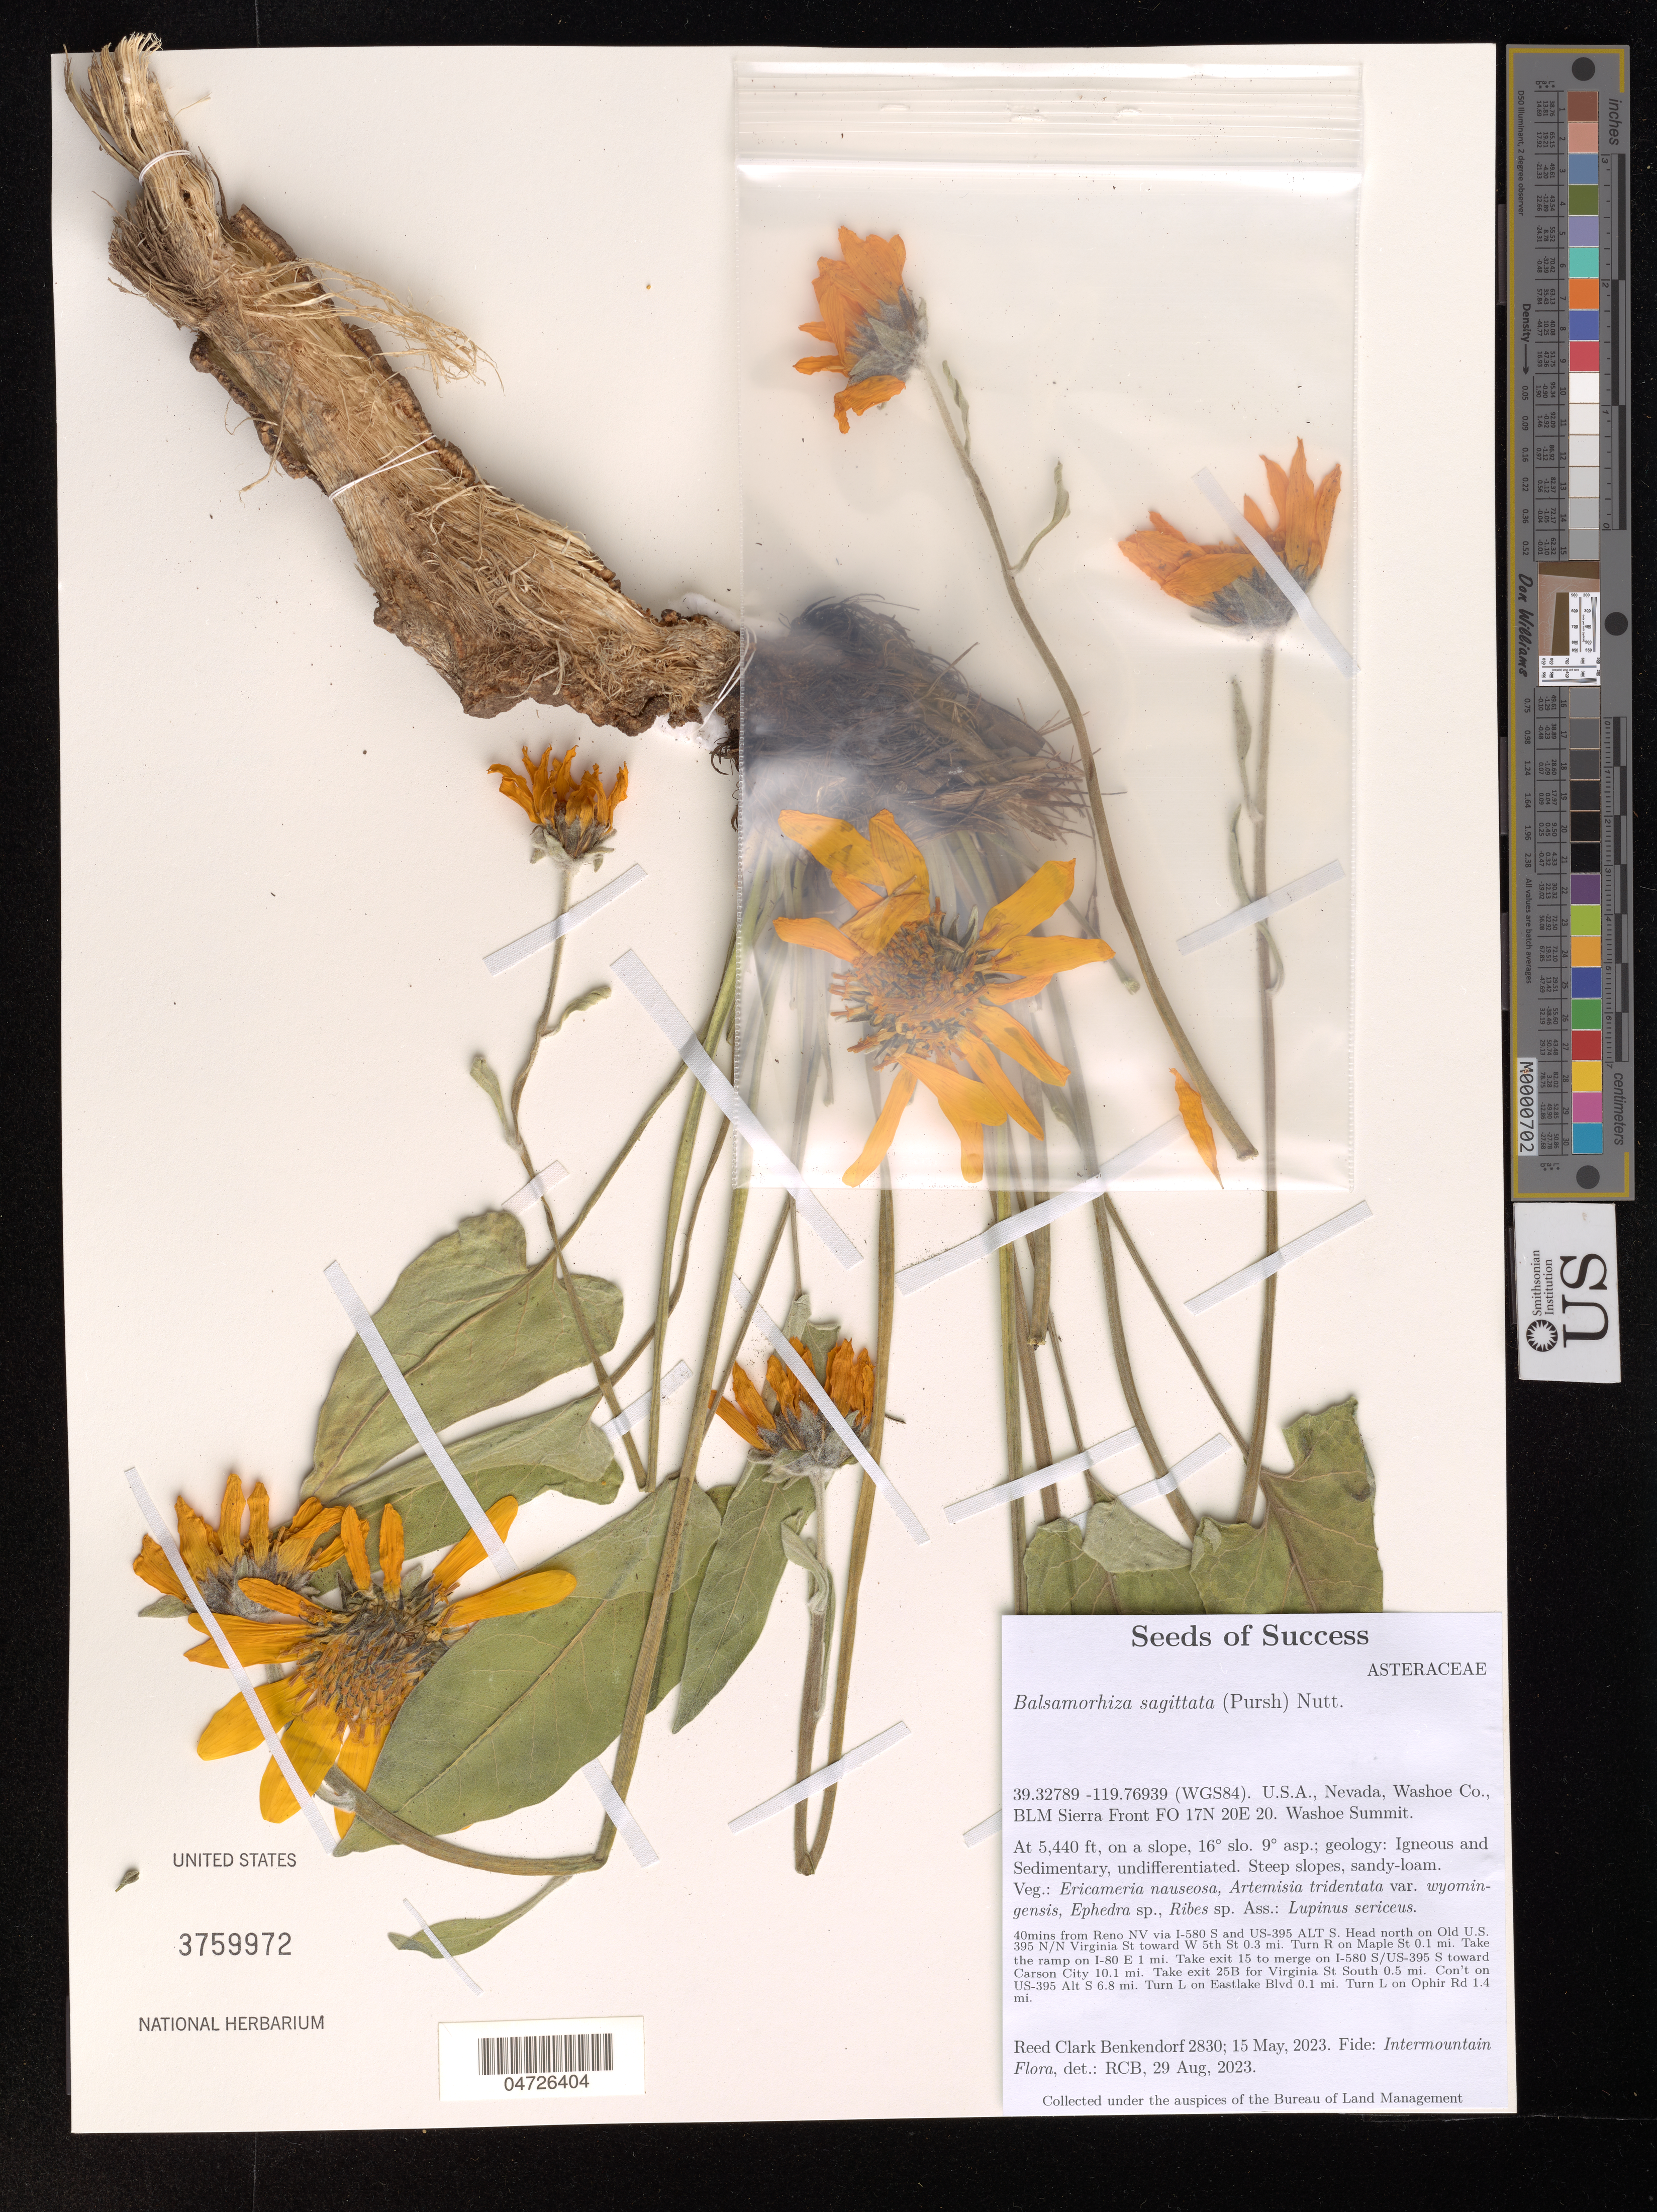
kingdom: Plantae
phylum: Tracheophyta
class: Magnoliopsida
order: Asterales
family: Asteraceae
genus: Balsamorhiza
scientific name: Balsamorhiza sagittata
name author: (Pursh) Nutt.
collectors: R. Benkendorf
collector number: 2830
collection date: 2023-05-15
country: United States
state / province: Nevada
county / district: Washoe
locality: (WGS84). Washoe Co., BLM Sierra Front FO 17N 20E 20. Washoe Summit. 40mins from Reno NV via I-580 S and US-395 ALT S. Head north on Old U.S. 395 N/N Virginia St toward W 5th St 0.3 mi. Turn R on Maple St 0.1 mi. Take the ramp on I-80 E 1 mi. Take exit 15 to merge on I-580 S/US-395 S toward Carson City 10.1 mi. Take exit 25B for Virgina St. South 0.5 mi. Con't on US-395. Alt S 6.8 mi. Turn L on Eastlake Blvd 0.1 mi. Turn L on Ophir Rd 1.4 mi.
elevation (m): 1658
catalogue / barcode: US 3759972